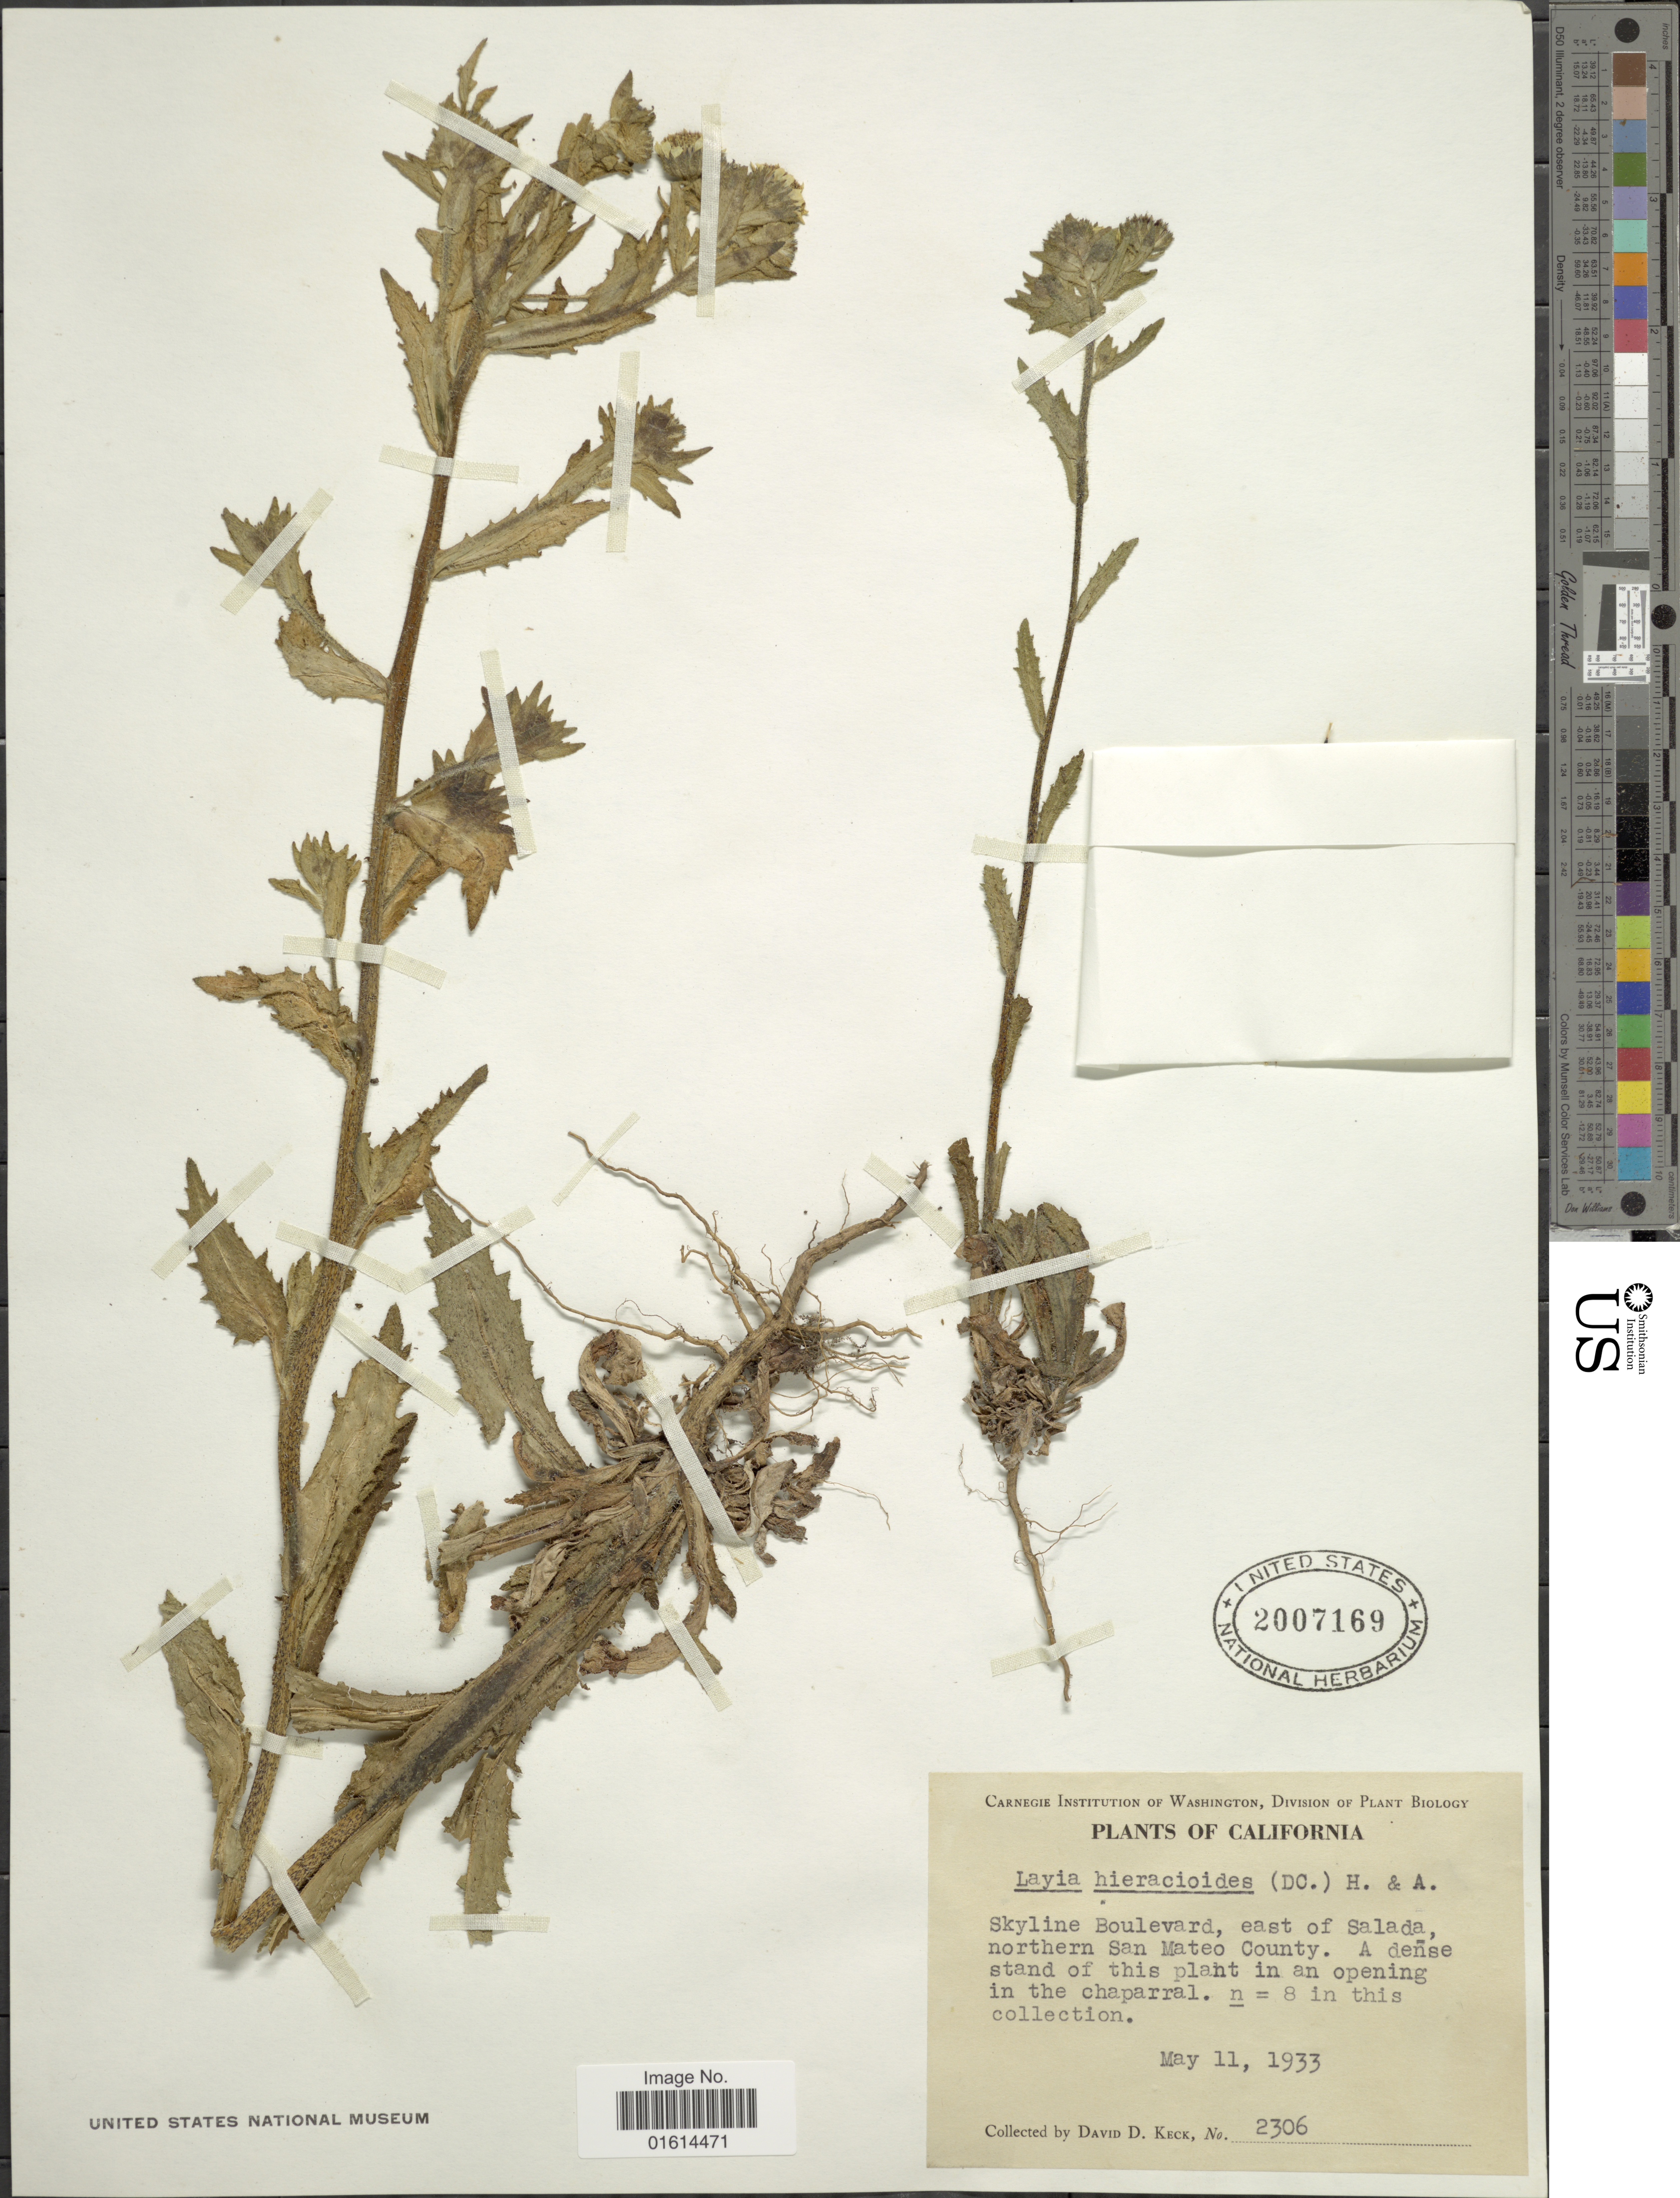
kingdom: Plantae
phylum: Tracheophyta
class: Magnoliopsida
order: Asterales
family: Asteraceae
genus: Layia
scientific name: Layia hieracioides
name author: (Hook. & Arn.) DC.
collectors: D. D. Keck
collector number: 2306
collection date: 1933-05-11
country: United States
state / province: California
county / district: San Mateo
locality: Skyline Boulevard, east of Salada, northern San Mateo County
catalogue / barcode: US 2007169